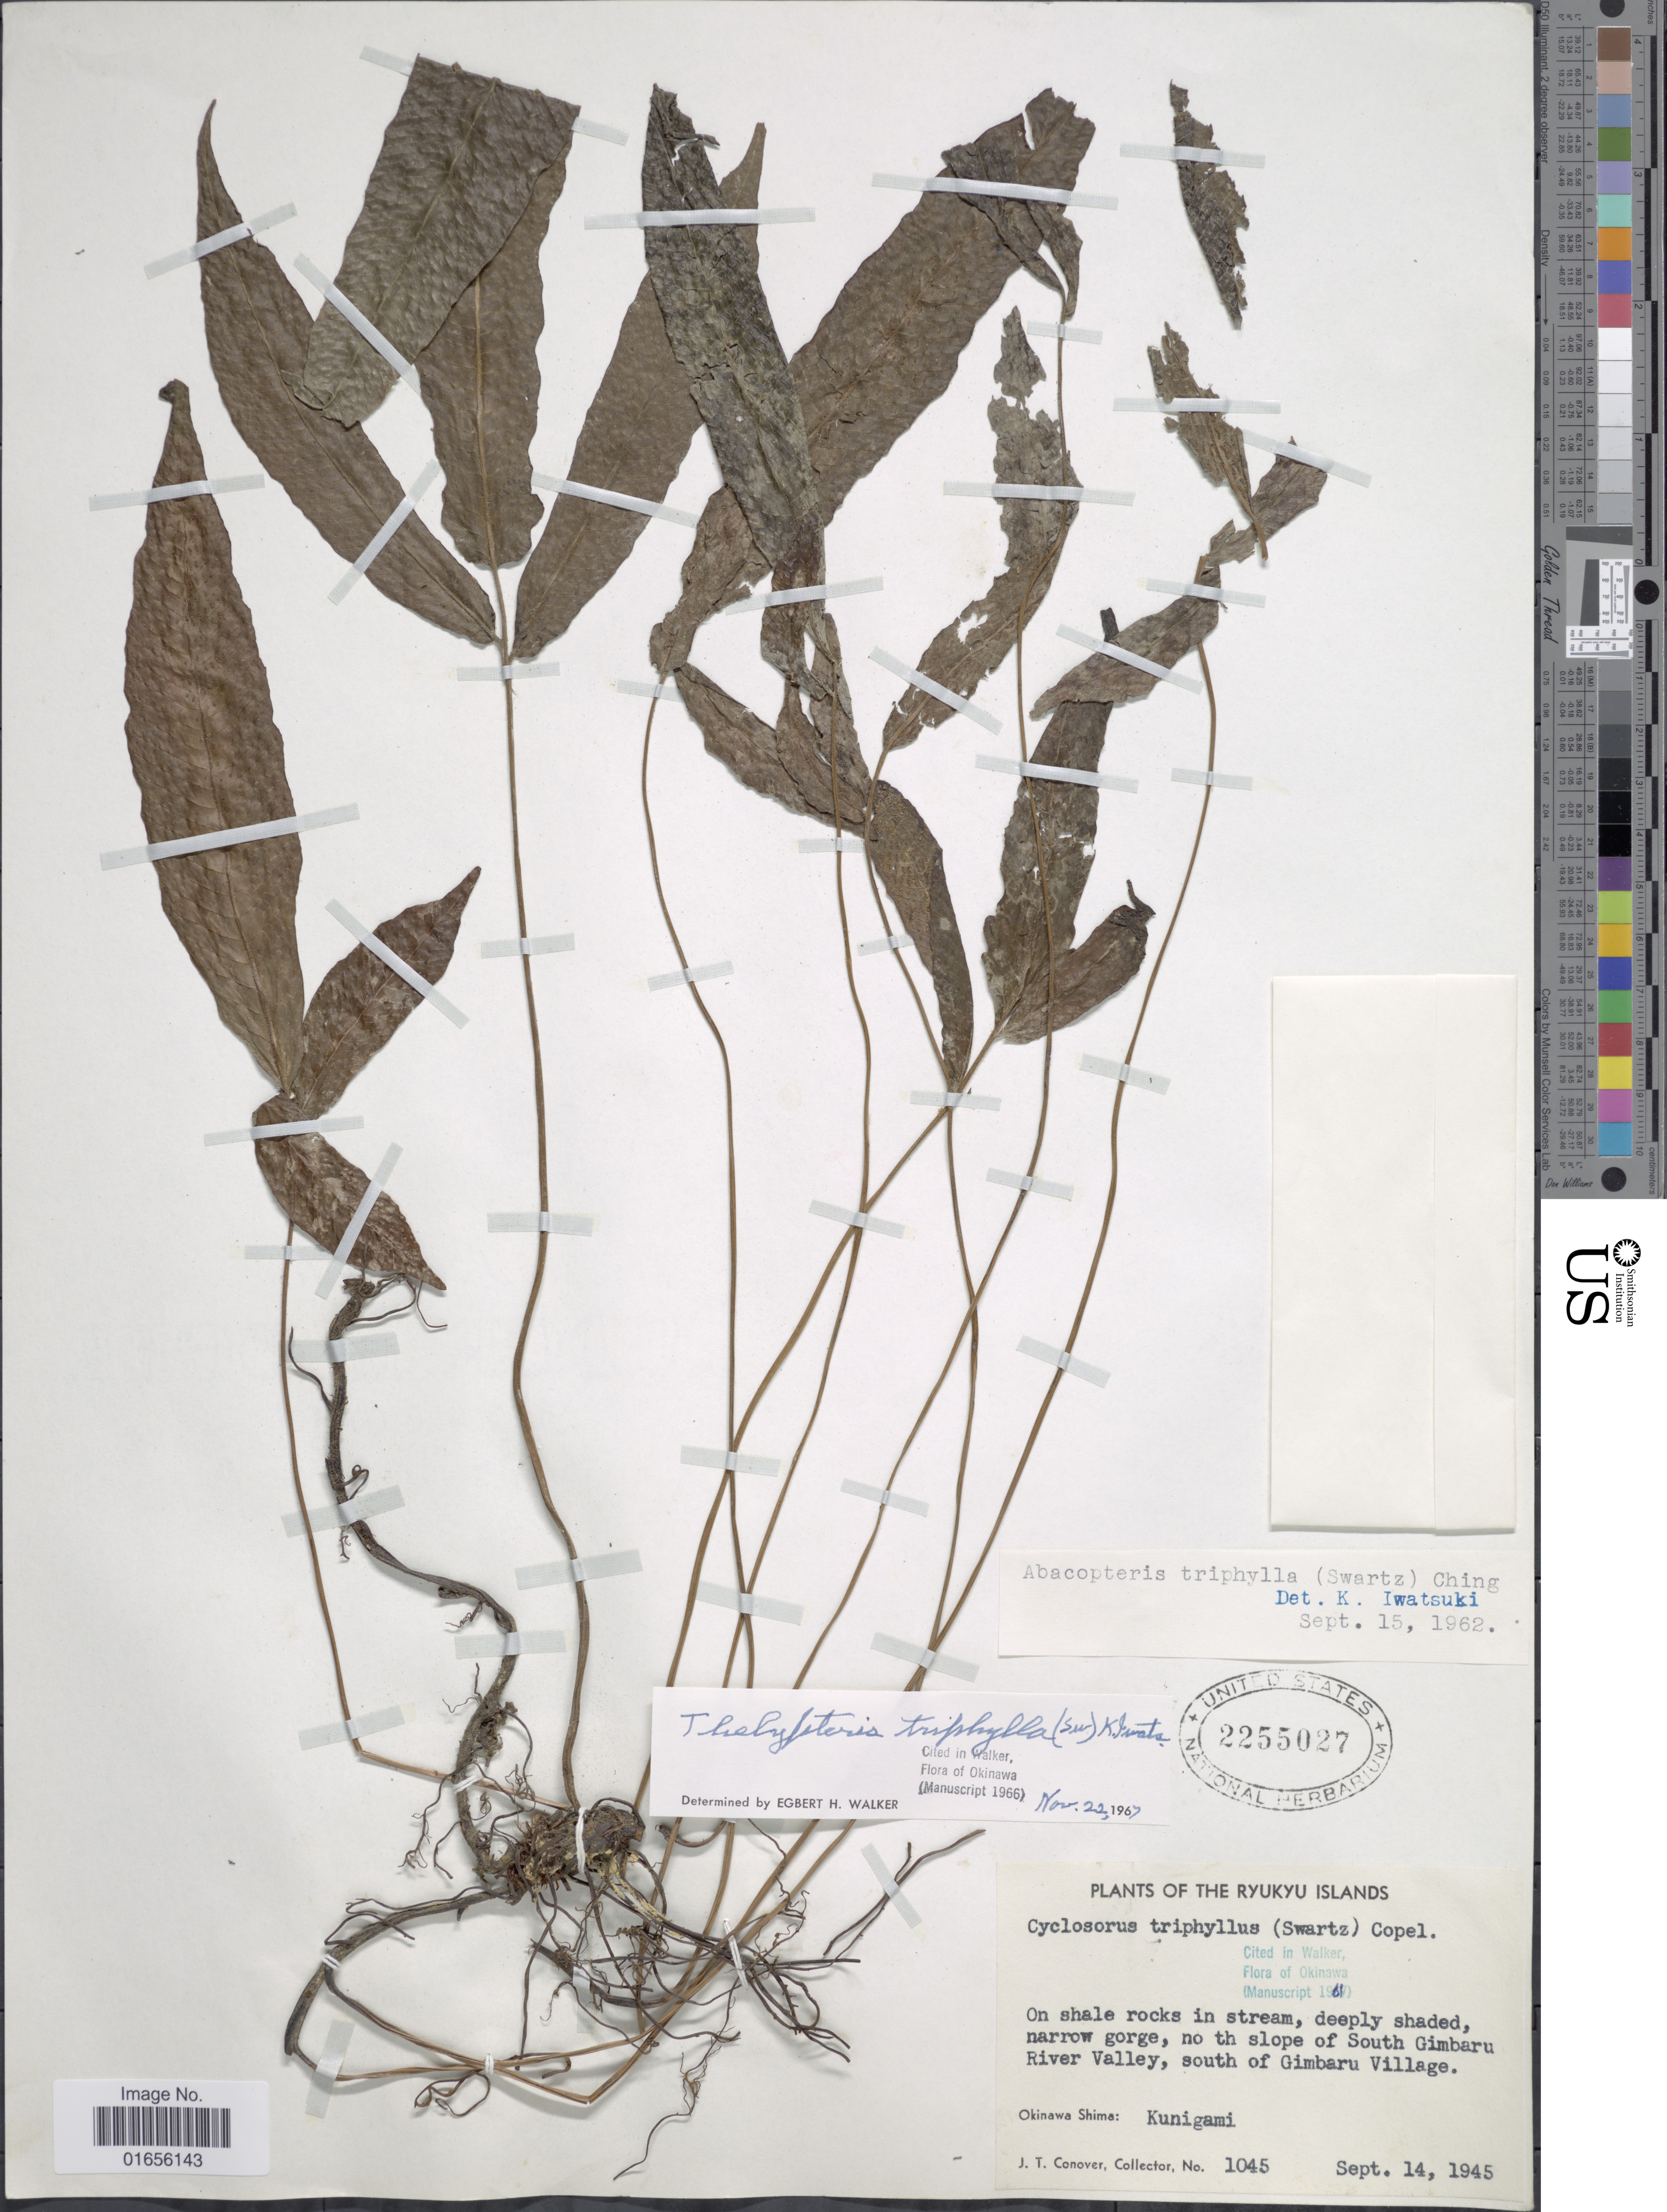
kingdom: Plantae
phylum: Tracheophyta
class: Polypodiopsida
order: Polypodiales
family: Thelypteridaceae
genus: Pronephrium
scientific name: Pronephrium triphyllum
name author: (Sw.) Holttum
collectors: J. T. Conover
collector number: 1045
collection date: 1945-09-14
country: Japan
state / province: Okinawa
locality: The Ryukyu Islands, On Shale rocks in stream, deeply shaded, narrow gorge, north slope of South Gimbaru River Valley, south of Gimbaru Village. Okinawa Shima: Kunigami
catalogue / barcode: US 2255027